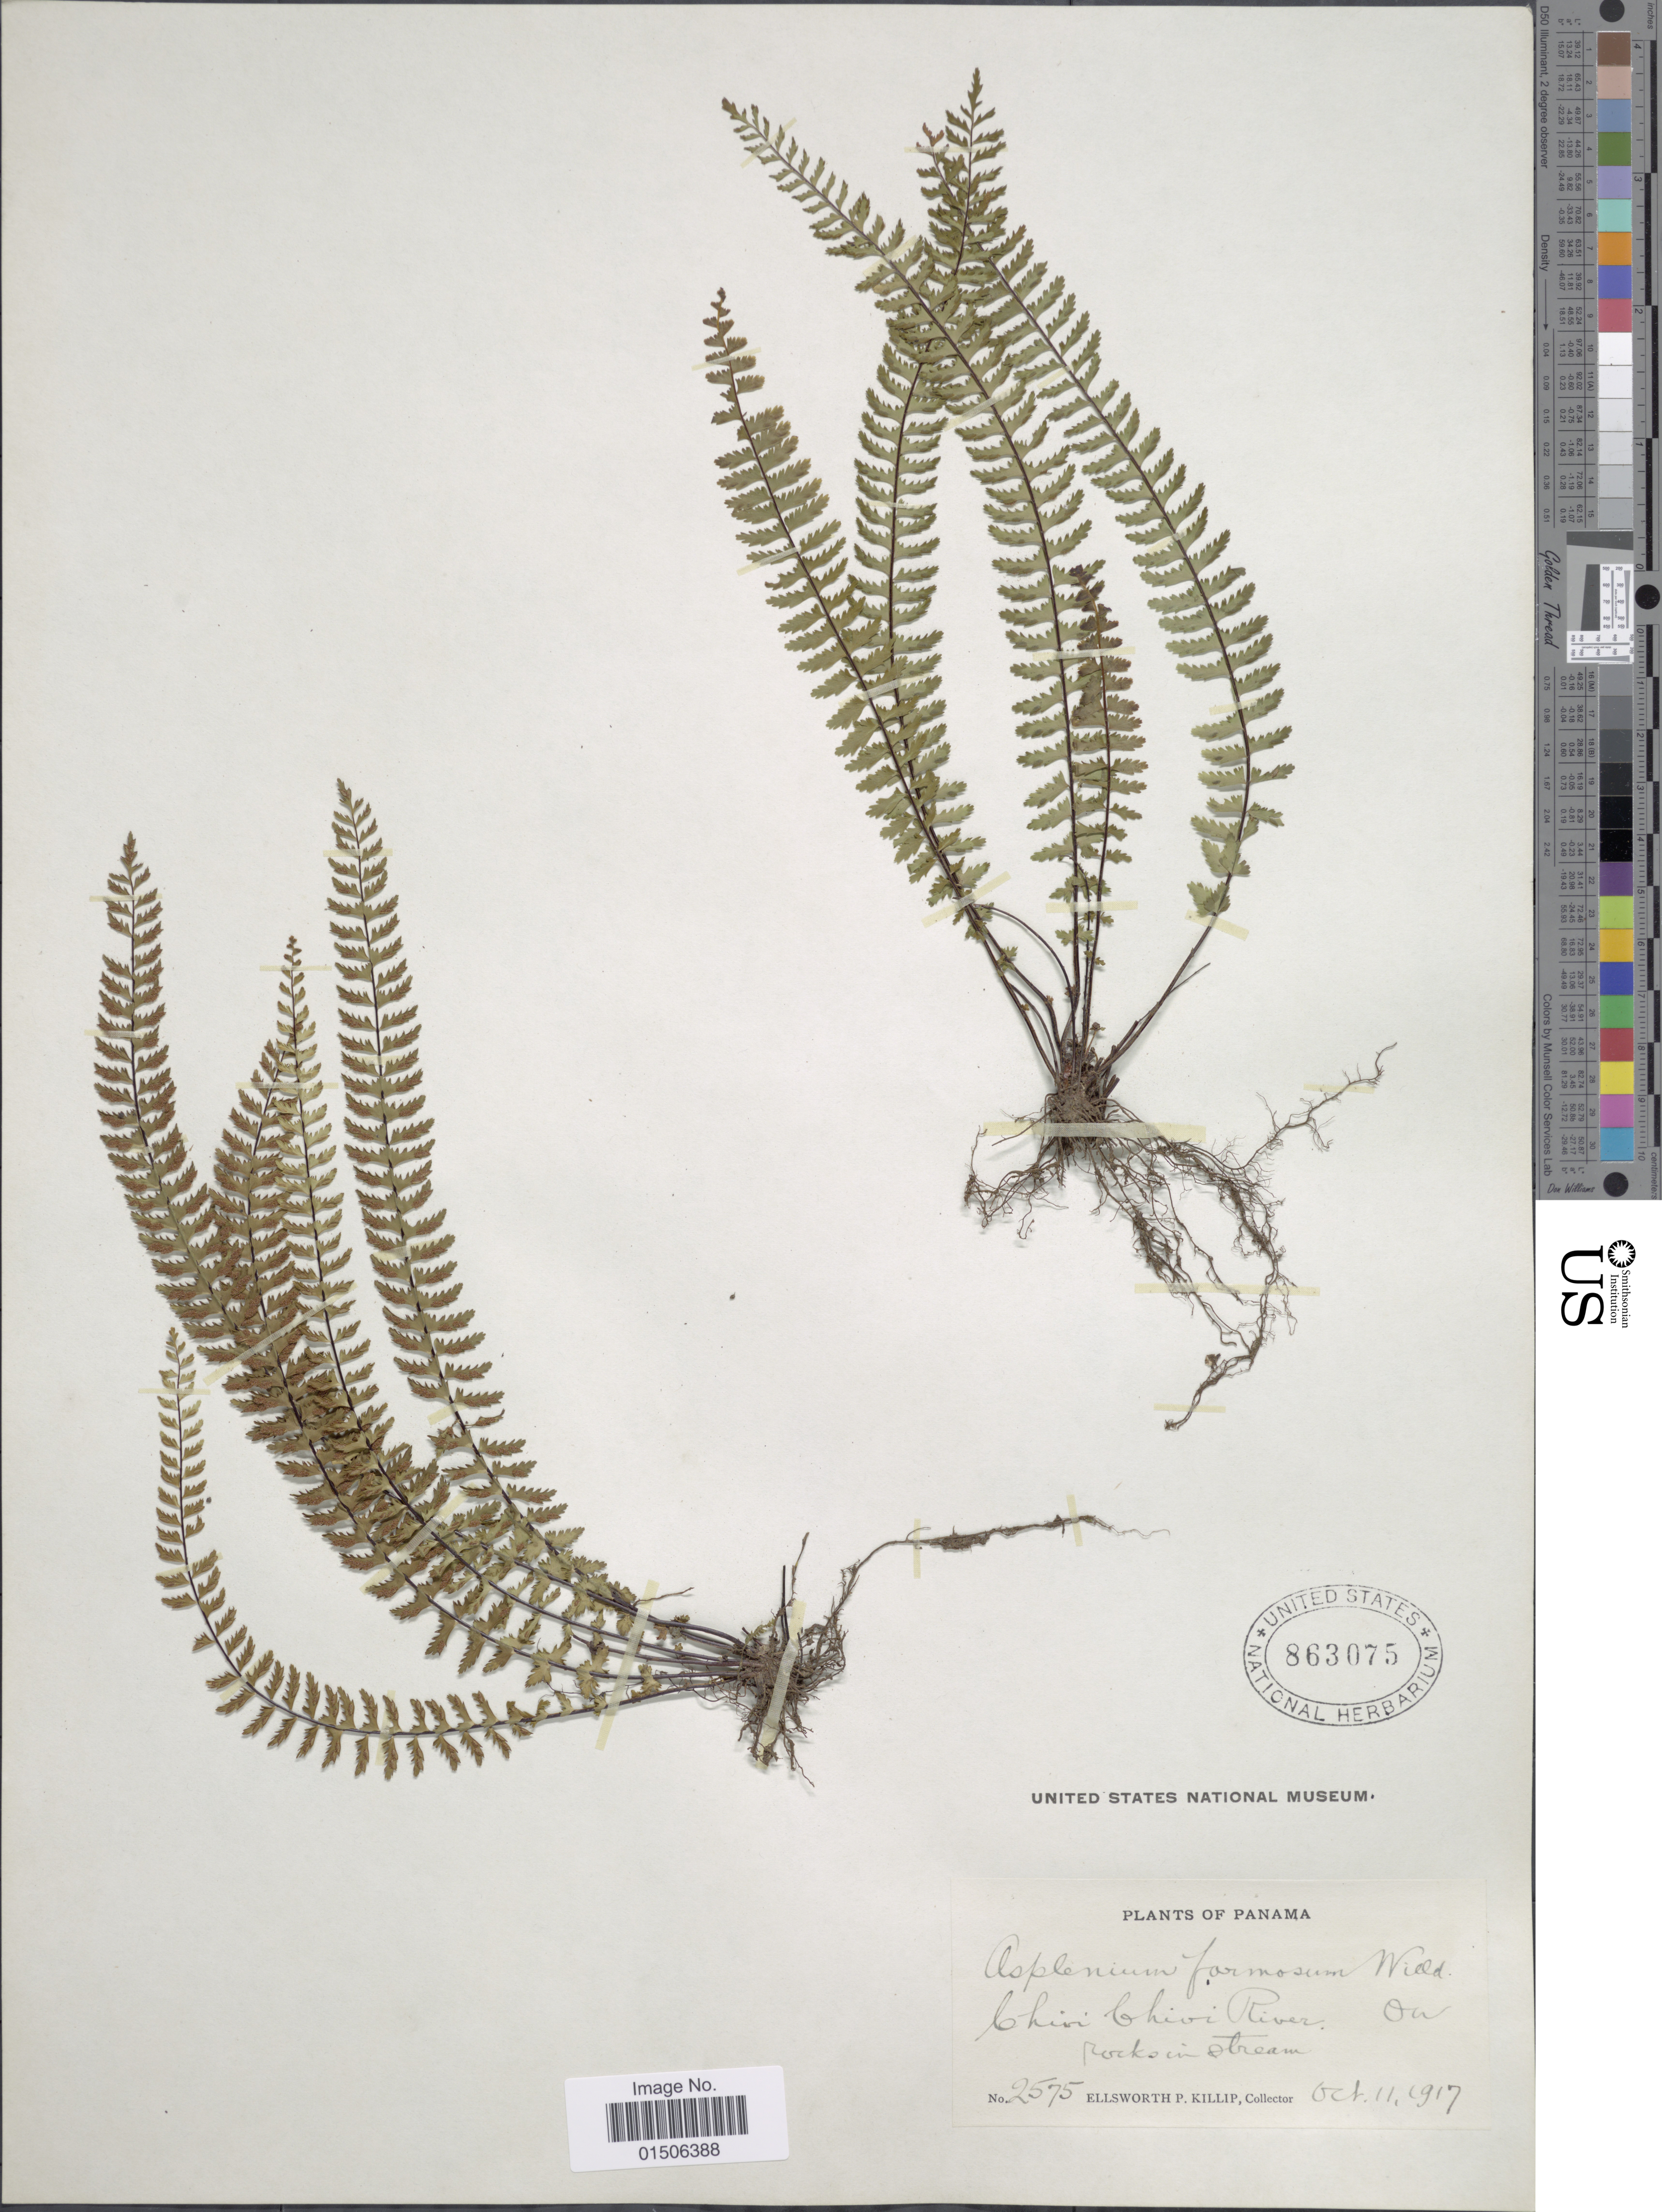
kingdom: Plantae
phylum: Tracheophyta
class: Polypodiopsida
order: Polypodiales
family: Aspleniaceae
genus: Asplenium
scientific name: Asplenium formosum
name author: Willd.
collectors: E. P. Killip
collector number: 2575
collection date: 1917-10-11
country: Panama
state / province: Panamá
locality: Chivi Chivi River. On rocks in stream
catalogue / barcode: US 863075